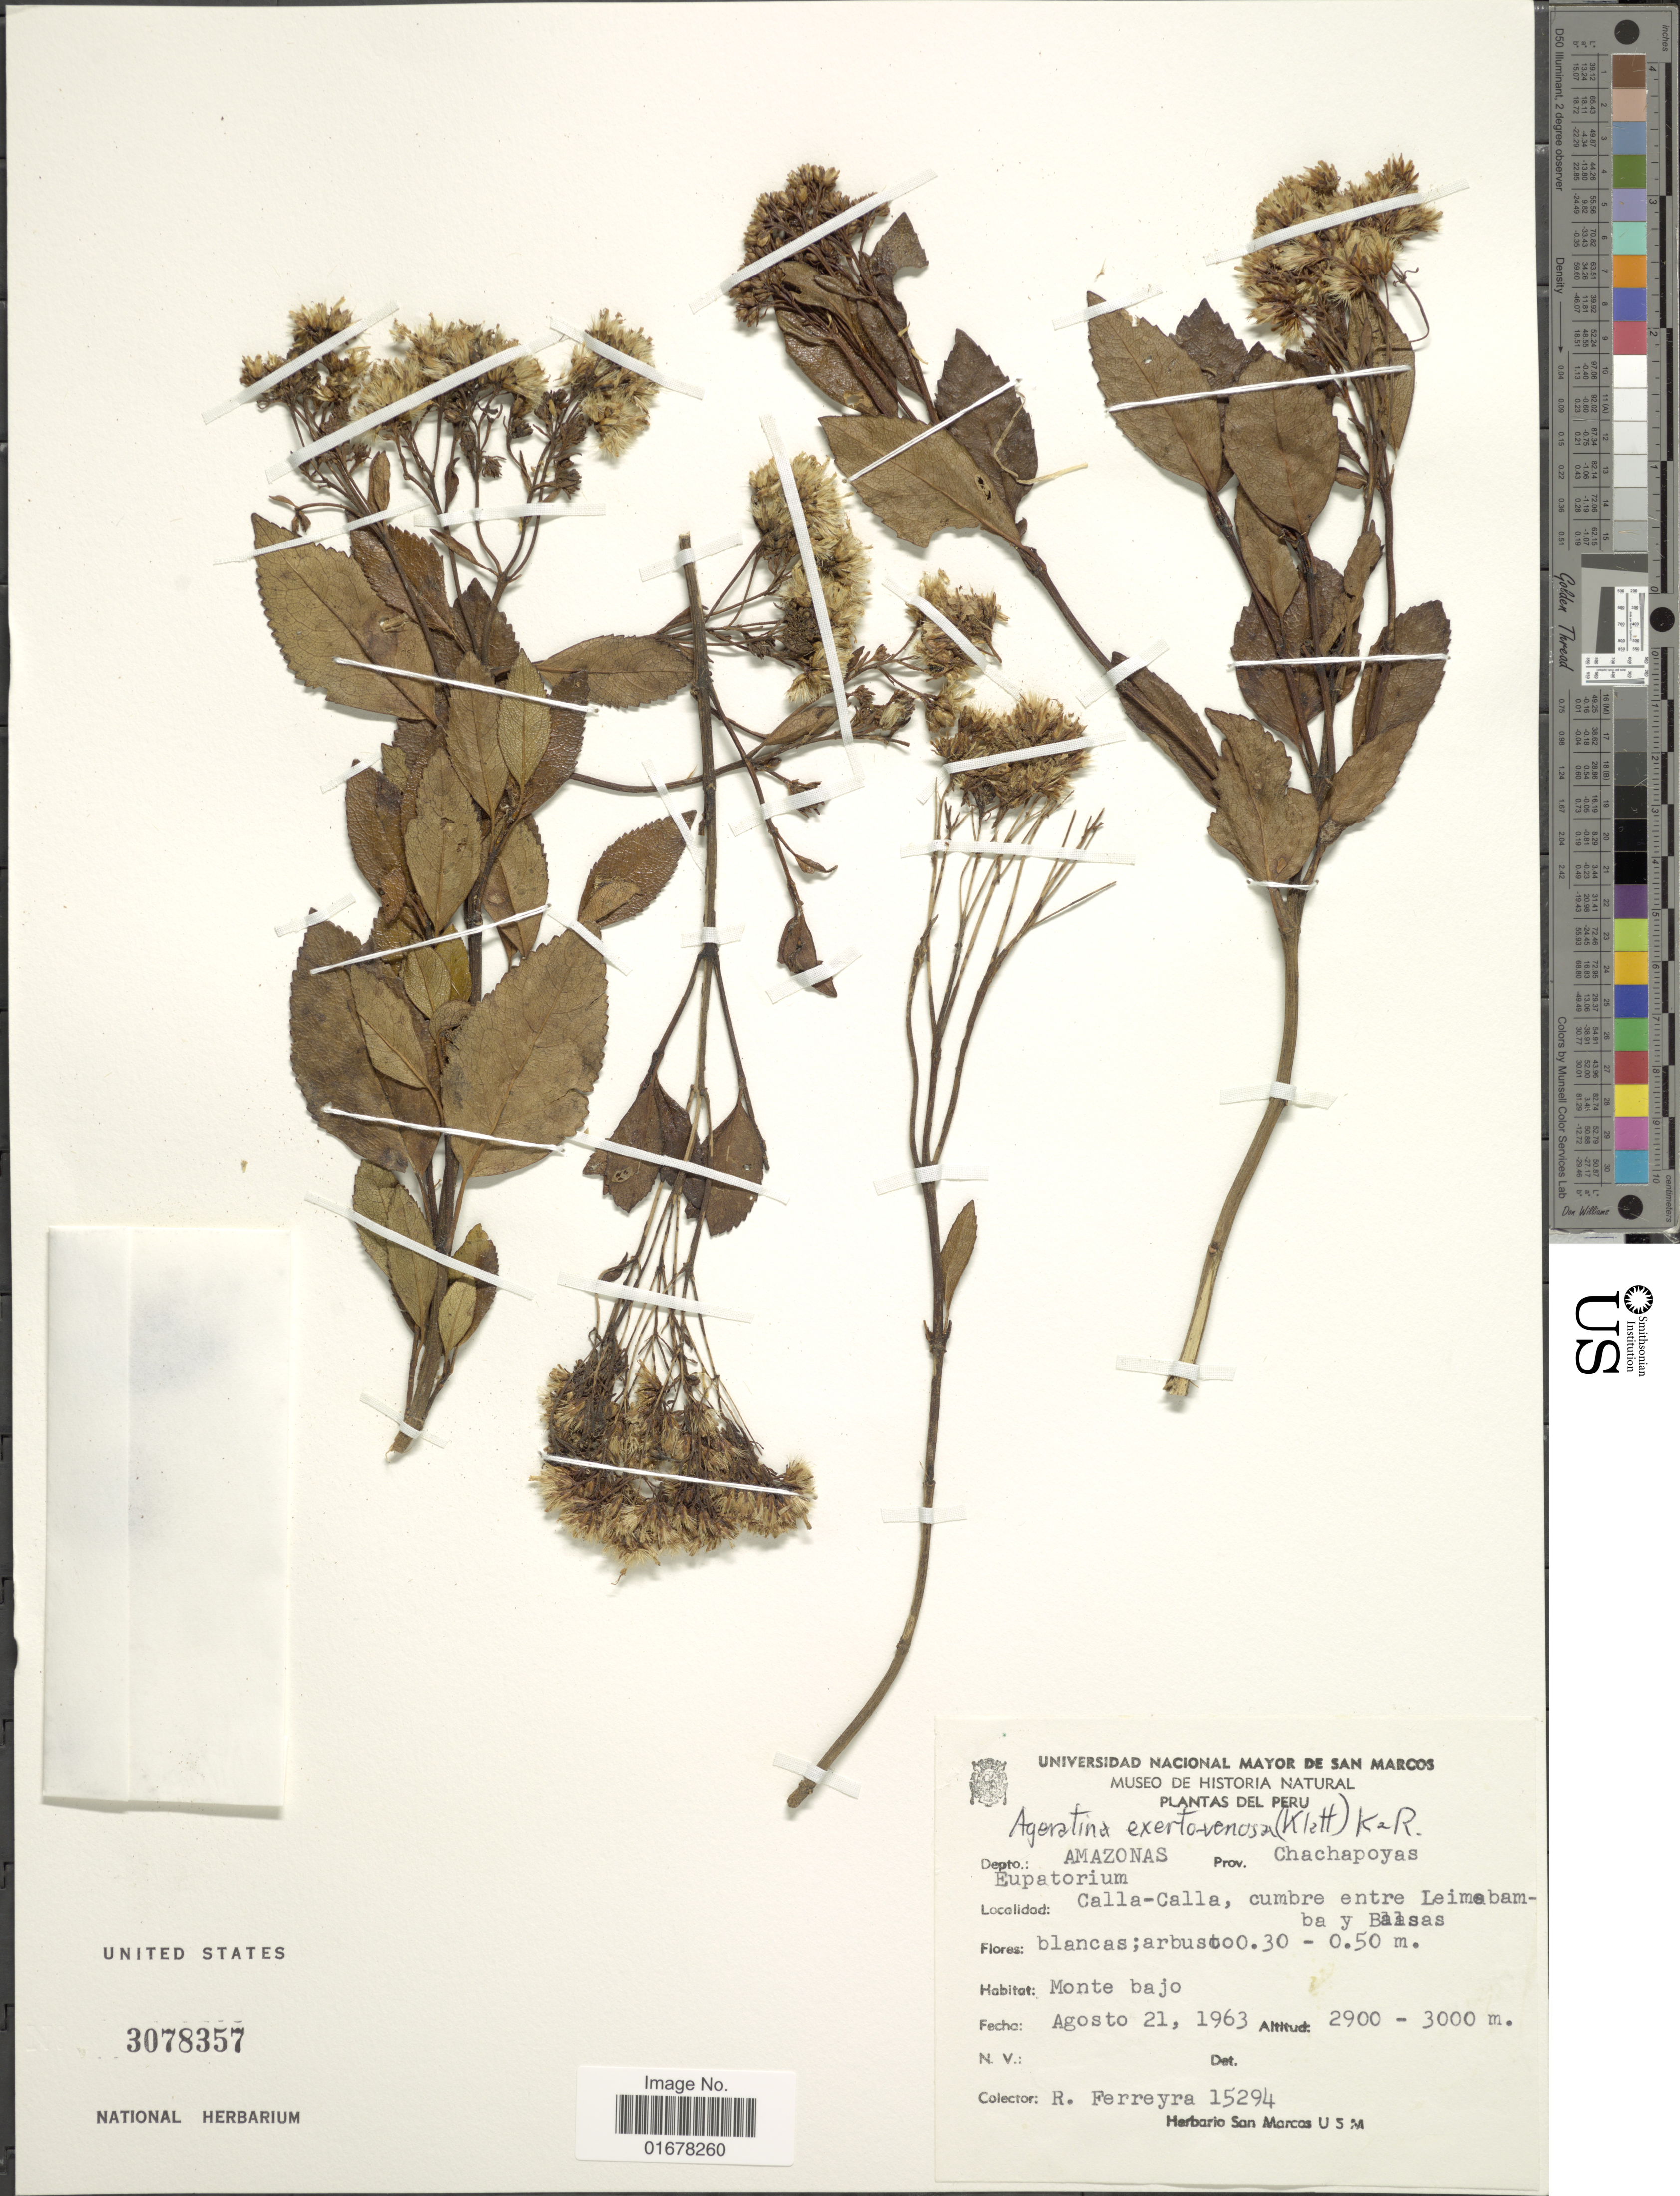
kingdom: Plantae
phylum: Tracheophyta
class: Magnoliopsida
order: Asterales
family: Asteraceae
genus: Ageratina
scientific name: Ageratina exserto-venosa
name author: (Klatt) R.M. King & H. Rob.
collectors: R. A. Ferreyra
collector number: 15294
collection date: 1963-08-21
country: Peru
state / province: Amazonas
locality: Depto.: Amazonas, Prov.: Chachapoyas, Calla-Calla, cumbre entre Leimebamba u Balsas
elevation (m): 2900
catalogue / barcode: US 3078357